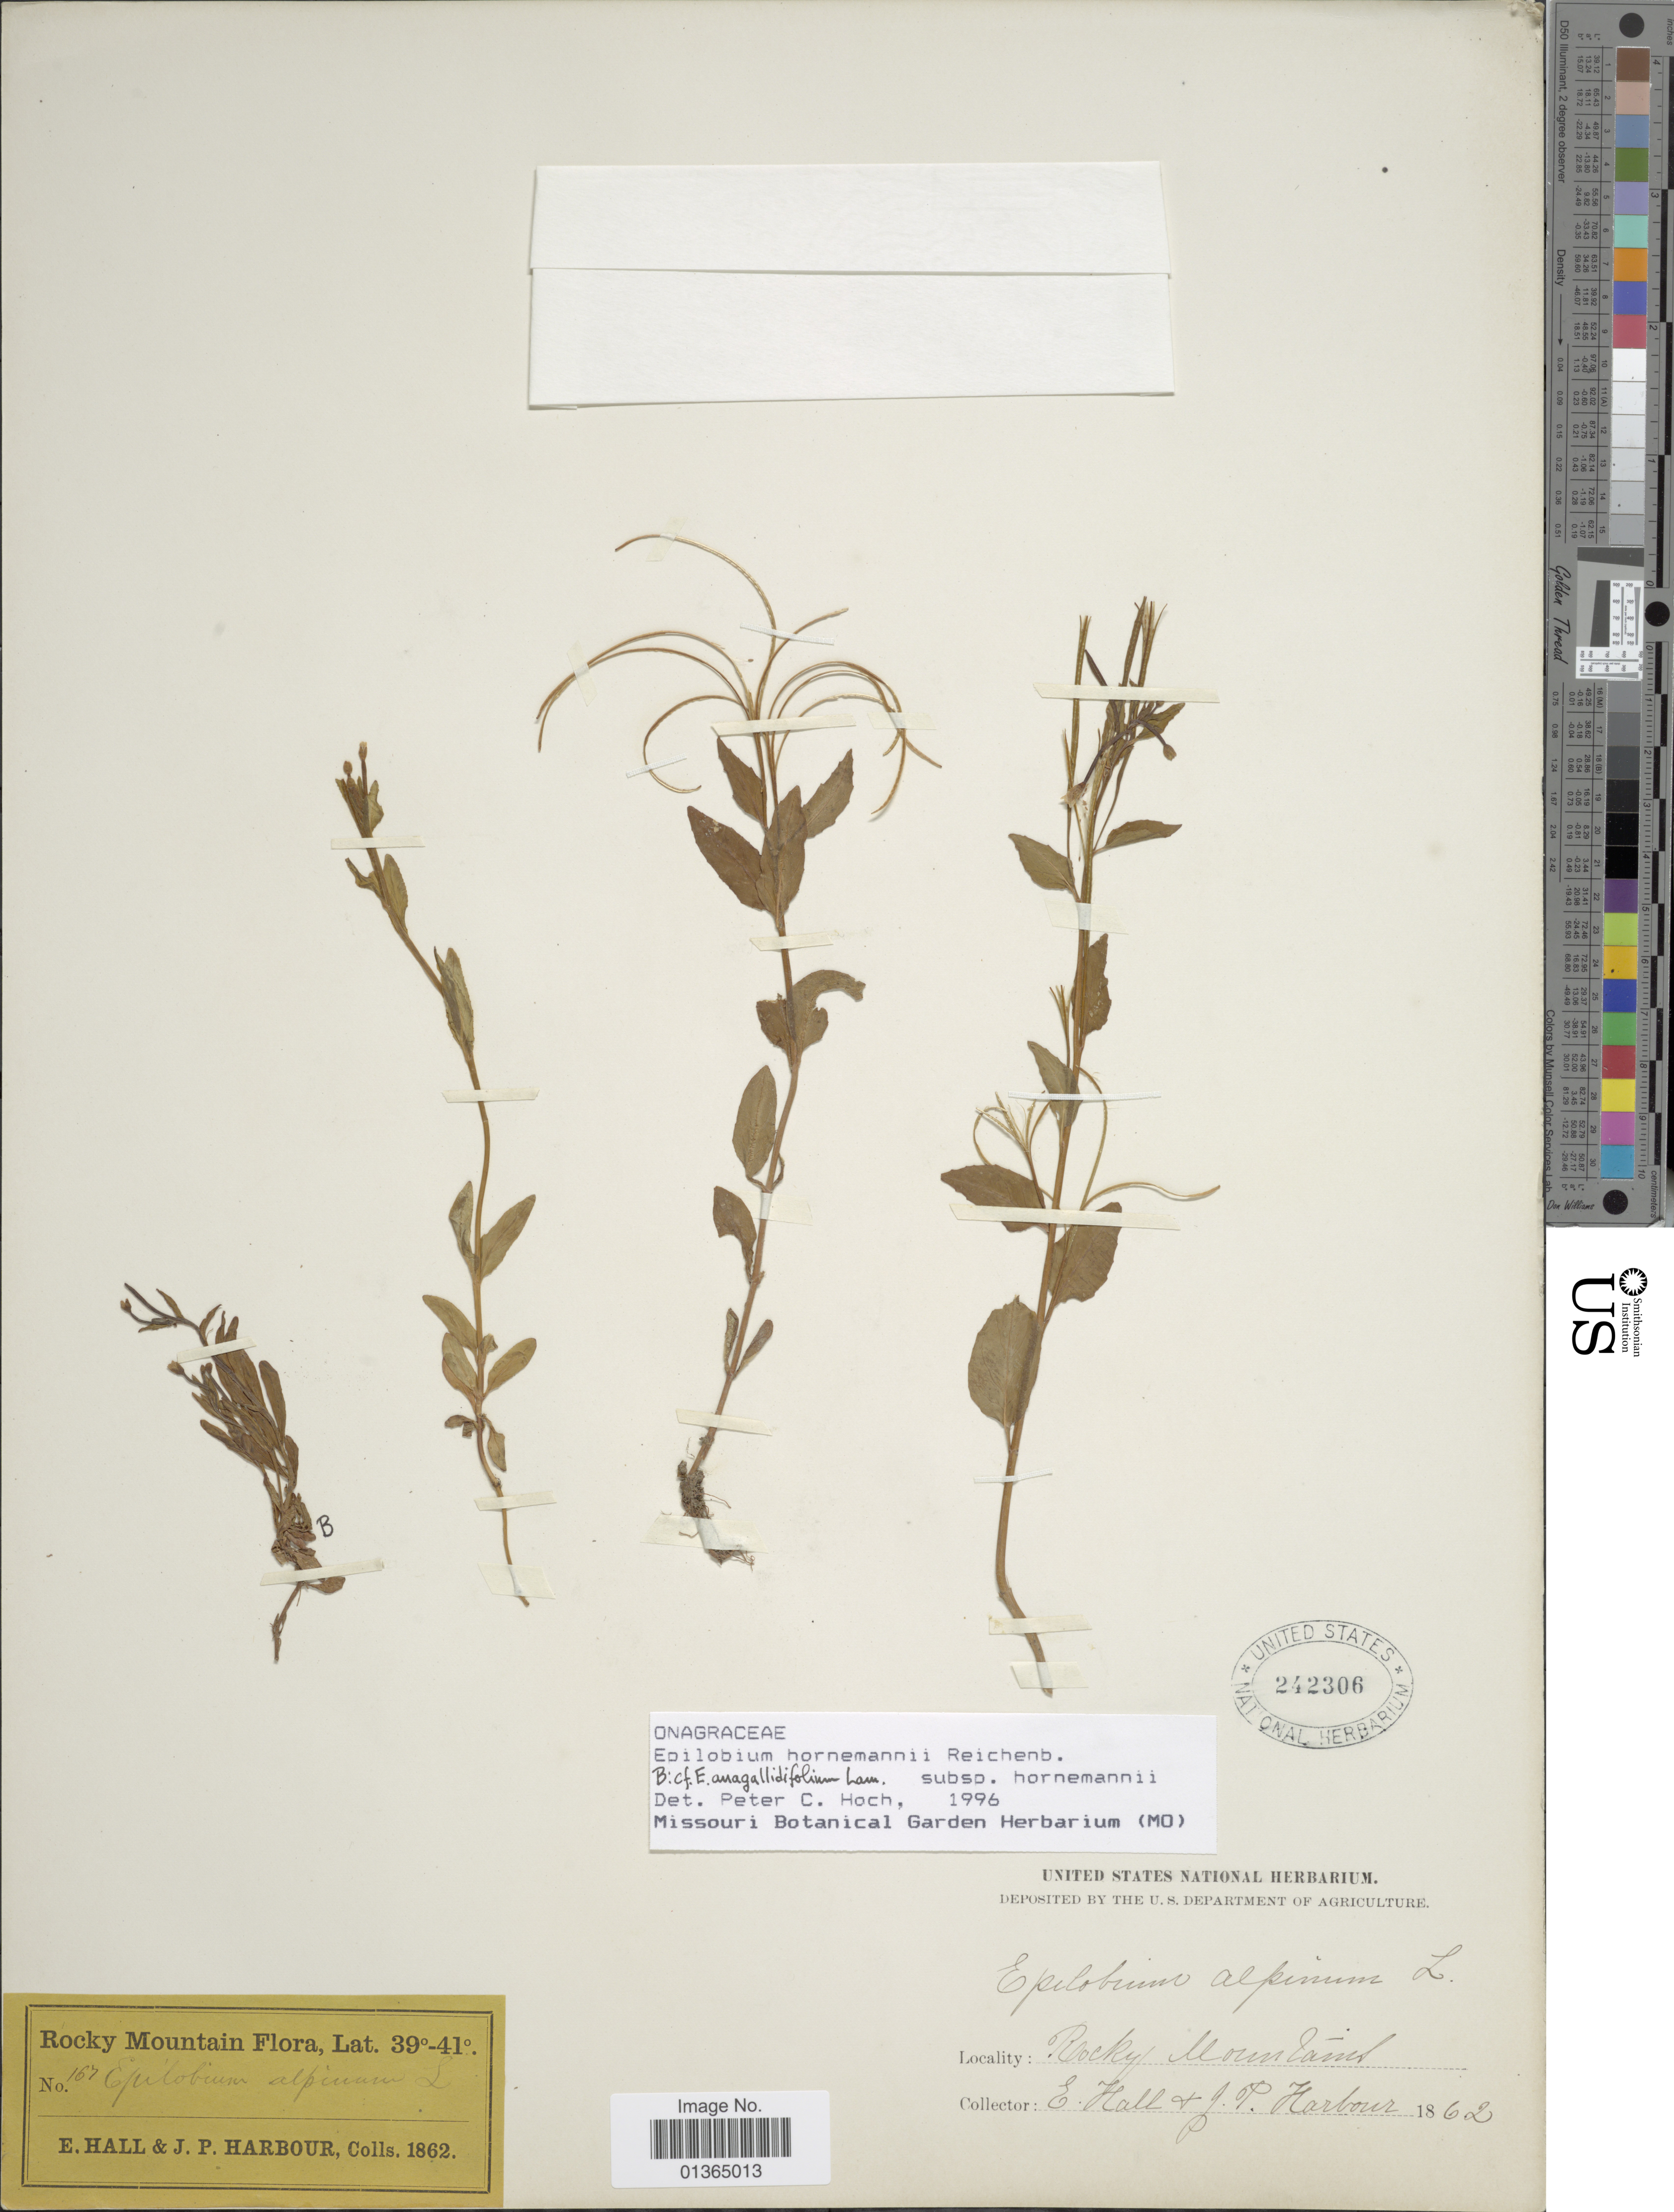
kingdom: Plantae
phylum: Tracheophyta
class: Magnoliopsida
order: Myrtales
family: Onagraceae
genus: Epilobium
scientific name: Epilobium hornemannii subsp. hornemannii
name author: Rchb.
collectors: E. Hall & J. Harbour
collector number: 167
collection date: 1862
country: United States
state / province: Colorado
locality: Rocky Mtns.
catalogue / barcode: US 242306